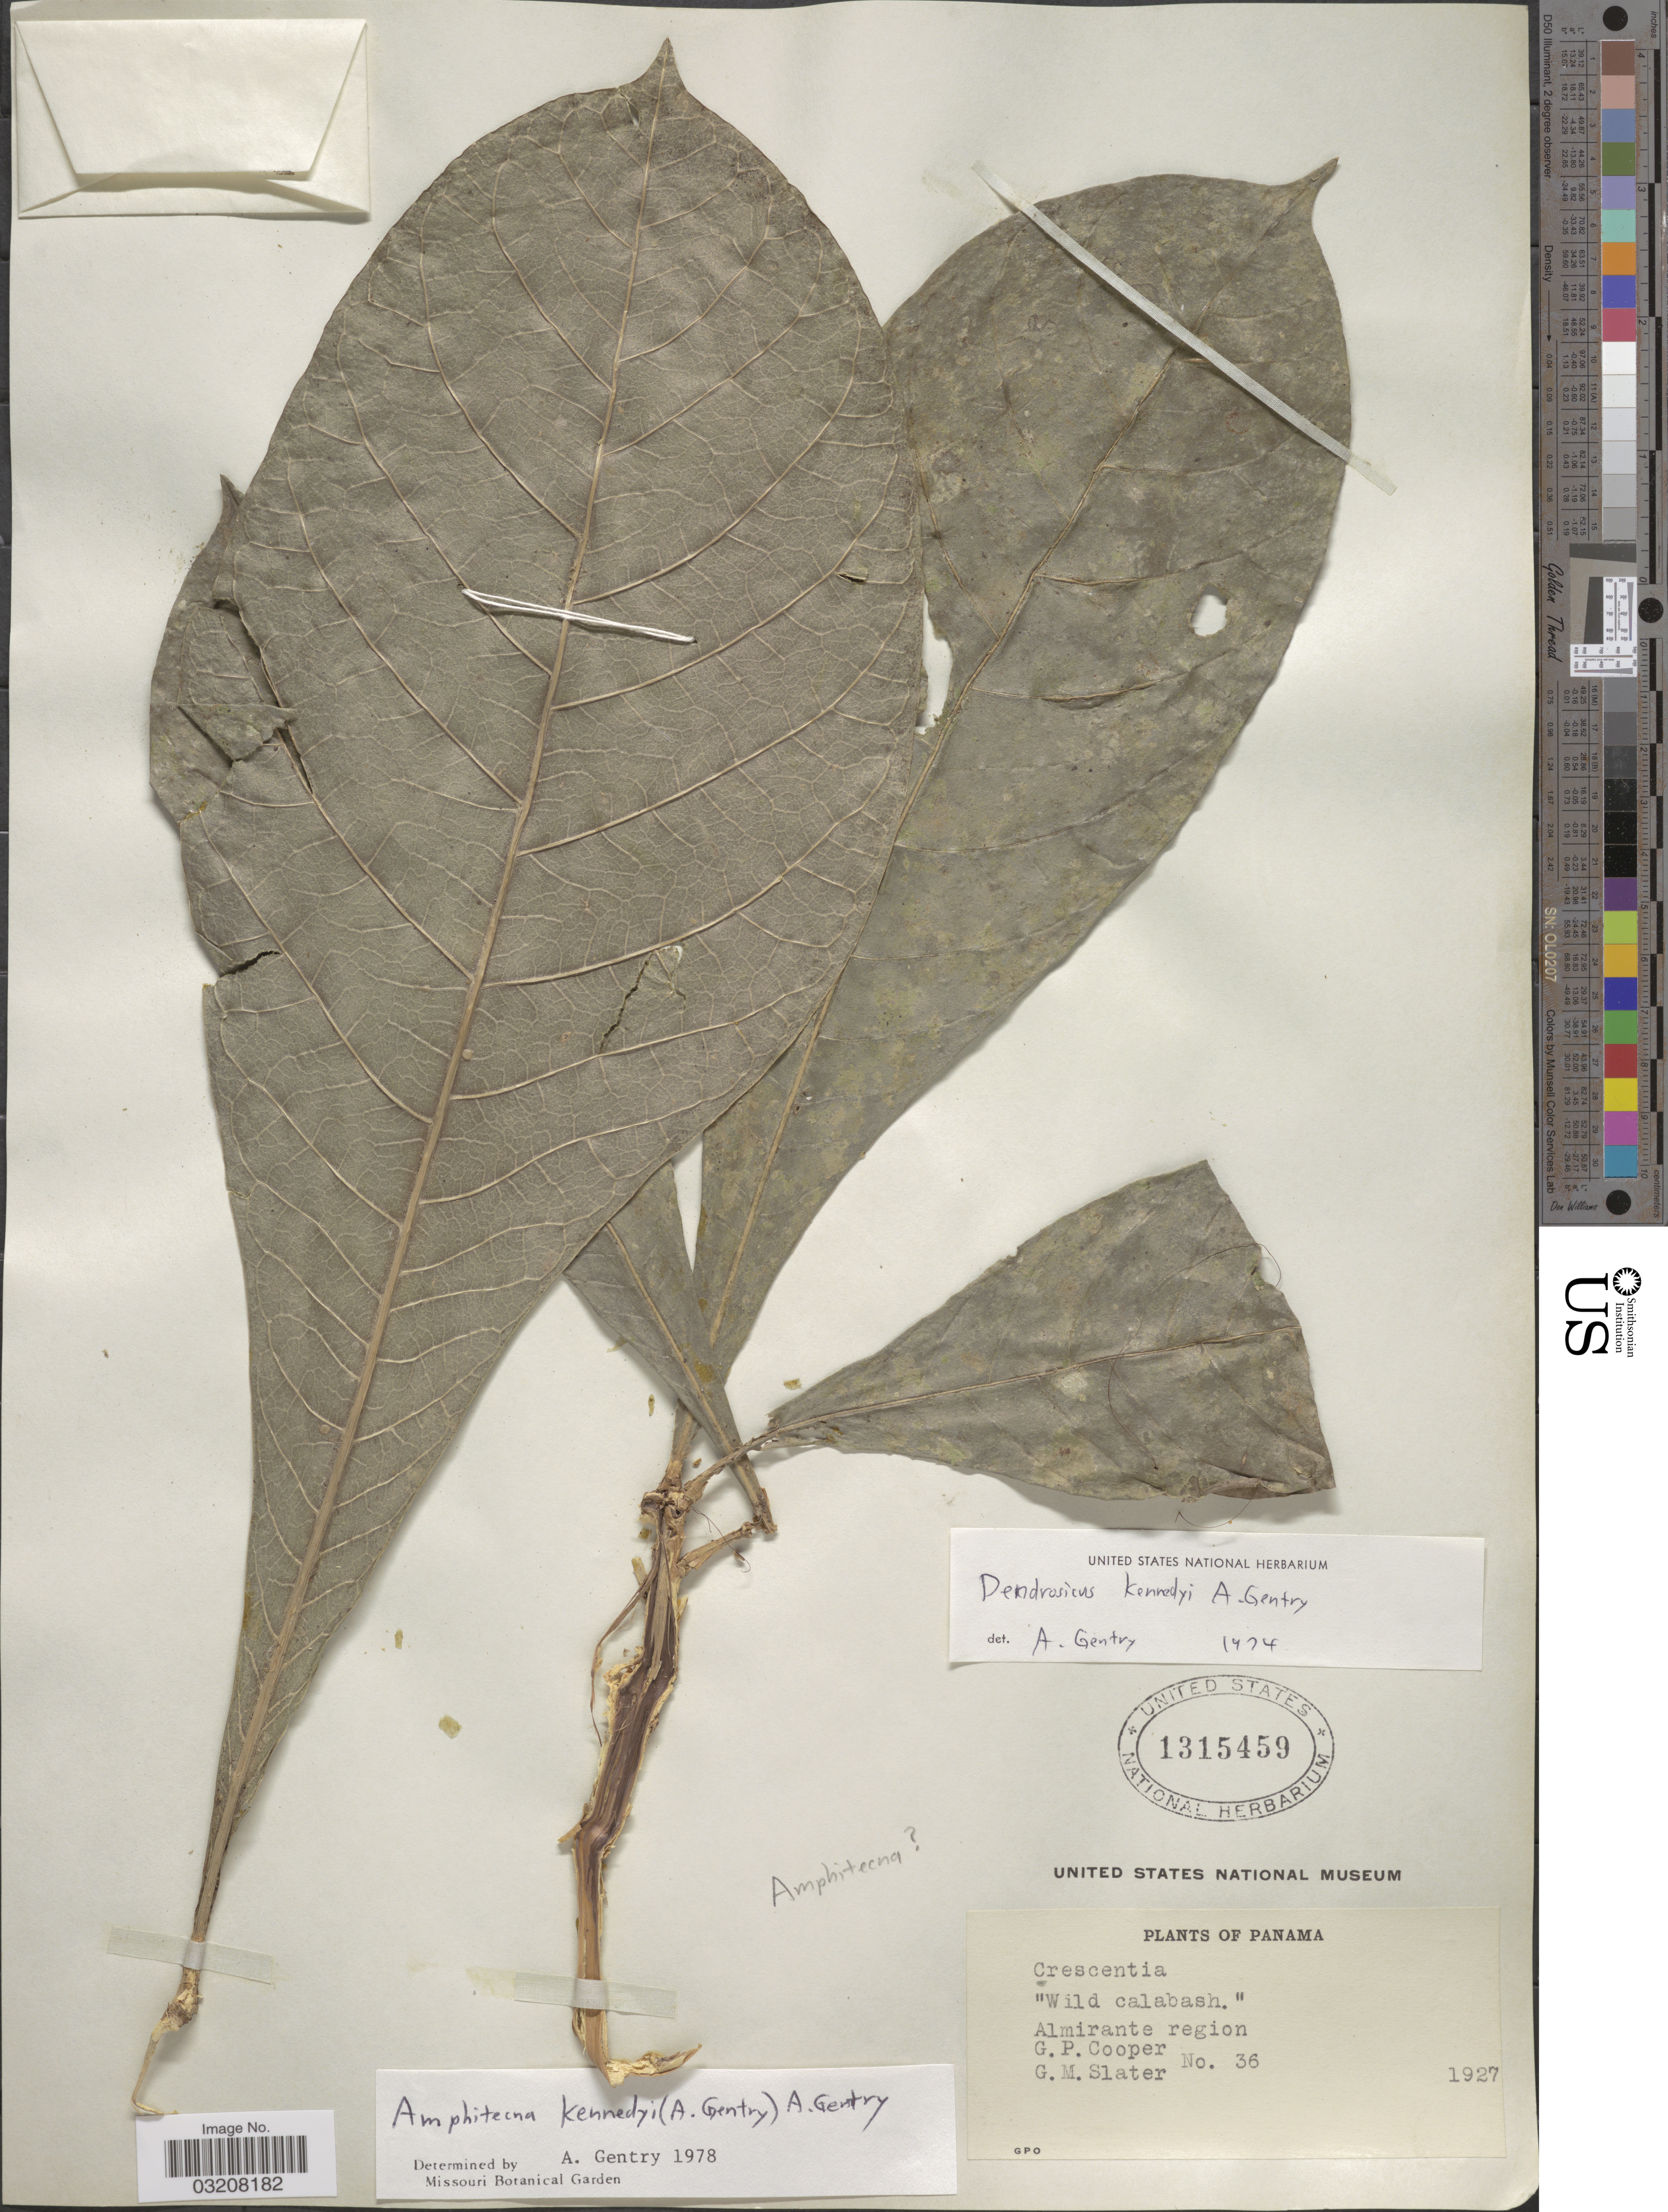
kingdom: Plantae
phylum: Tracheophyta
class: Magnoliopsida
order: Lamiales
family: Bignoniaceae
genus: Amphitecna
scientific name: Amphitecna kennedyi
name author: (A.H. Gentry) A.H. Gentry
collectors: G. Cooper & G. Slater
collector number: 36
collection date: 1927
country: Panama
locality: Almirante region.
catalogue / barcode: US 1315459